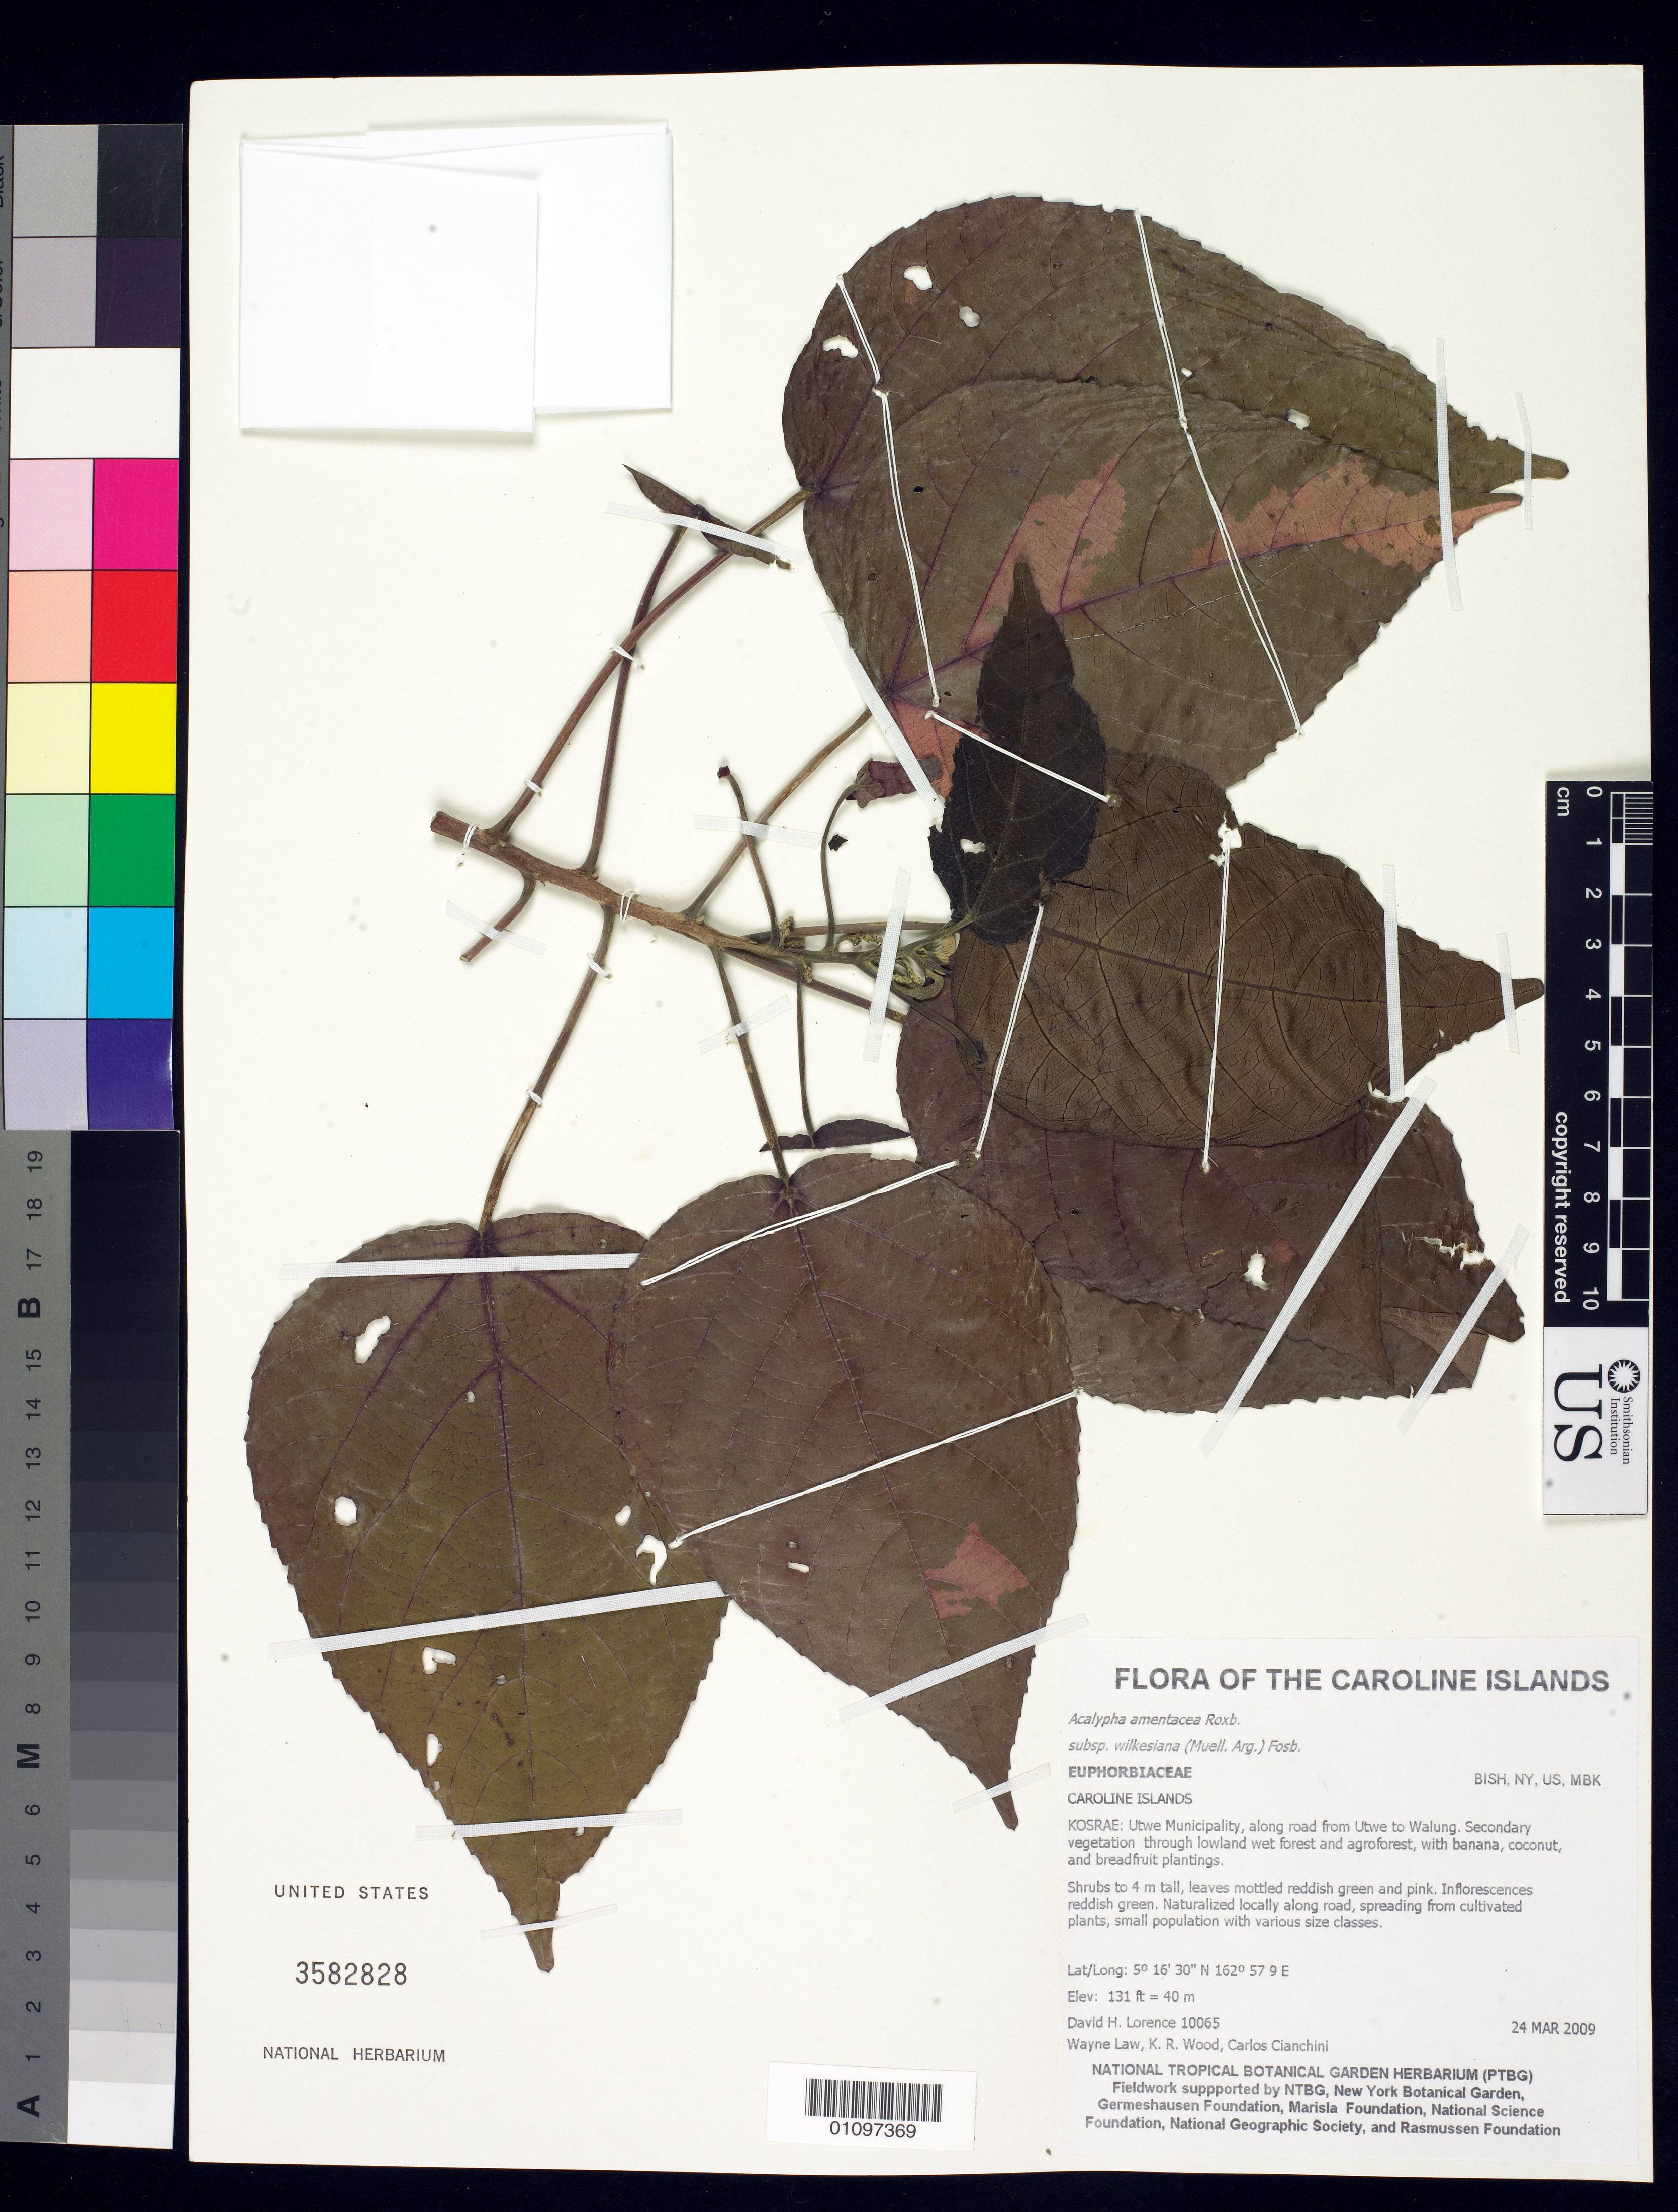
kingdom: Plantae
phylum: Tracheophyta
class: Magnoliopsida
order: Malpighiales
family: Euphorbiaceae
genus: Acalypha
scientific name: Acalypha amentacea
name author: Roxb.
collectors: D. Lorence, W. Law, K. R. Wood & C. Cianchini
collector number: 10065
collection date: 2009-03-24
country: Micronesia, Federated States of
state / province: Kosrae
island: Kosrae [Kusaie]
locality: Utwe Municipality, along road from Utwe to Walung.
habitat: through lowland wet forest and agroforest.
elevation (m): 40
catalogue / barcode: US 3582828